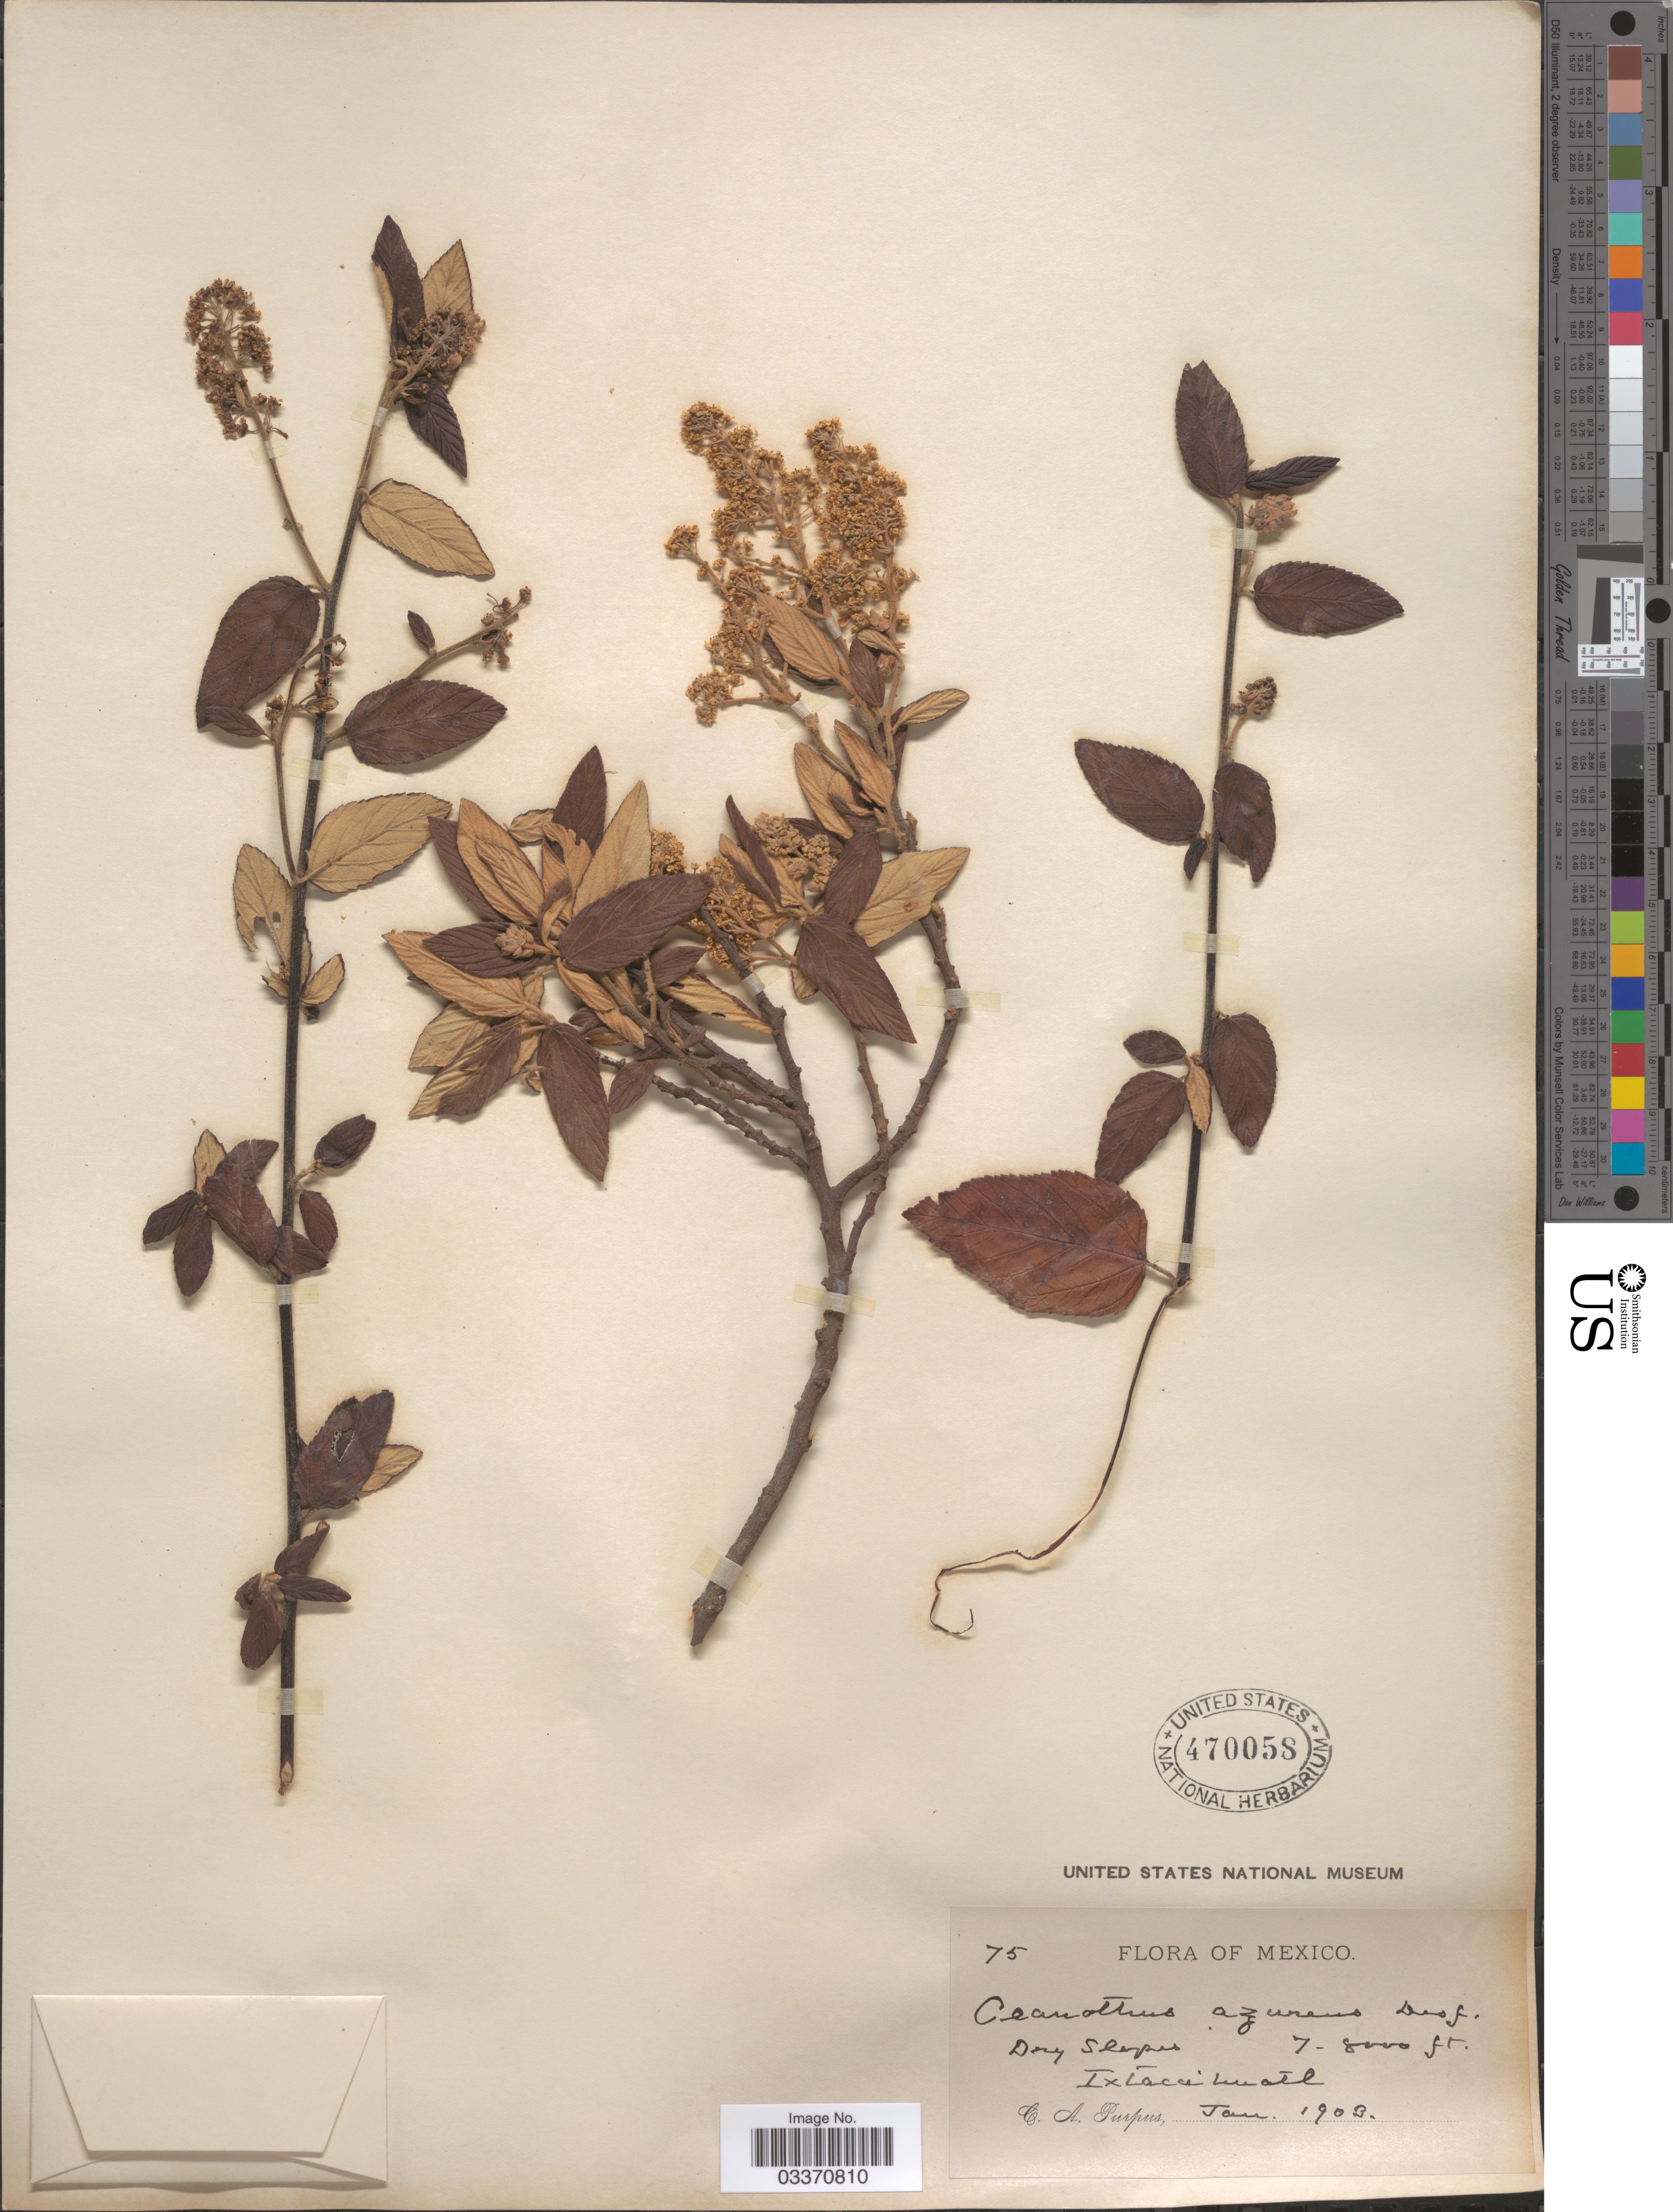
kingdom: Plantae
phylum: Tracheophyta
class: Magnoliopsida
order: Rosales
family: Rhamnaceae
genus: Ceanothus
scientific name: Ceanothus caeruleus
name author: Lag.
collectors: C. A. Purpus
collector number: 75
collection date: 1903-01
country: Mexico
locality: Ixtaccihuatl.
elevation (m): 2134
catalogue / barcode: US 470058